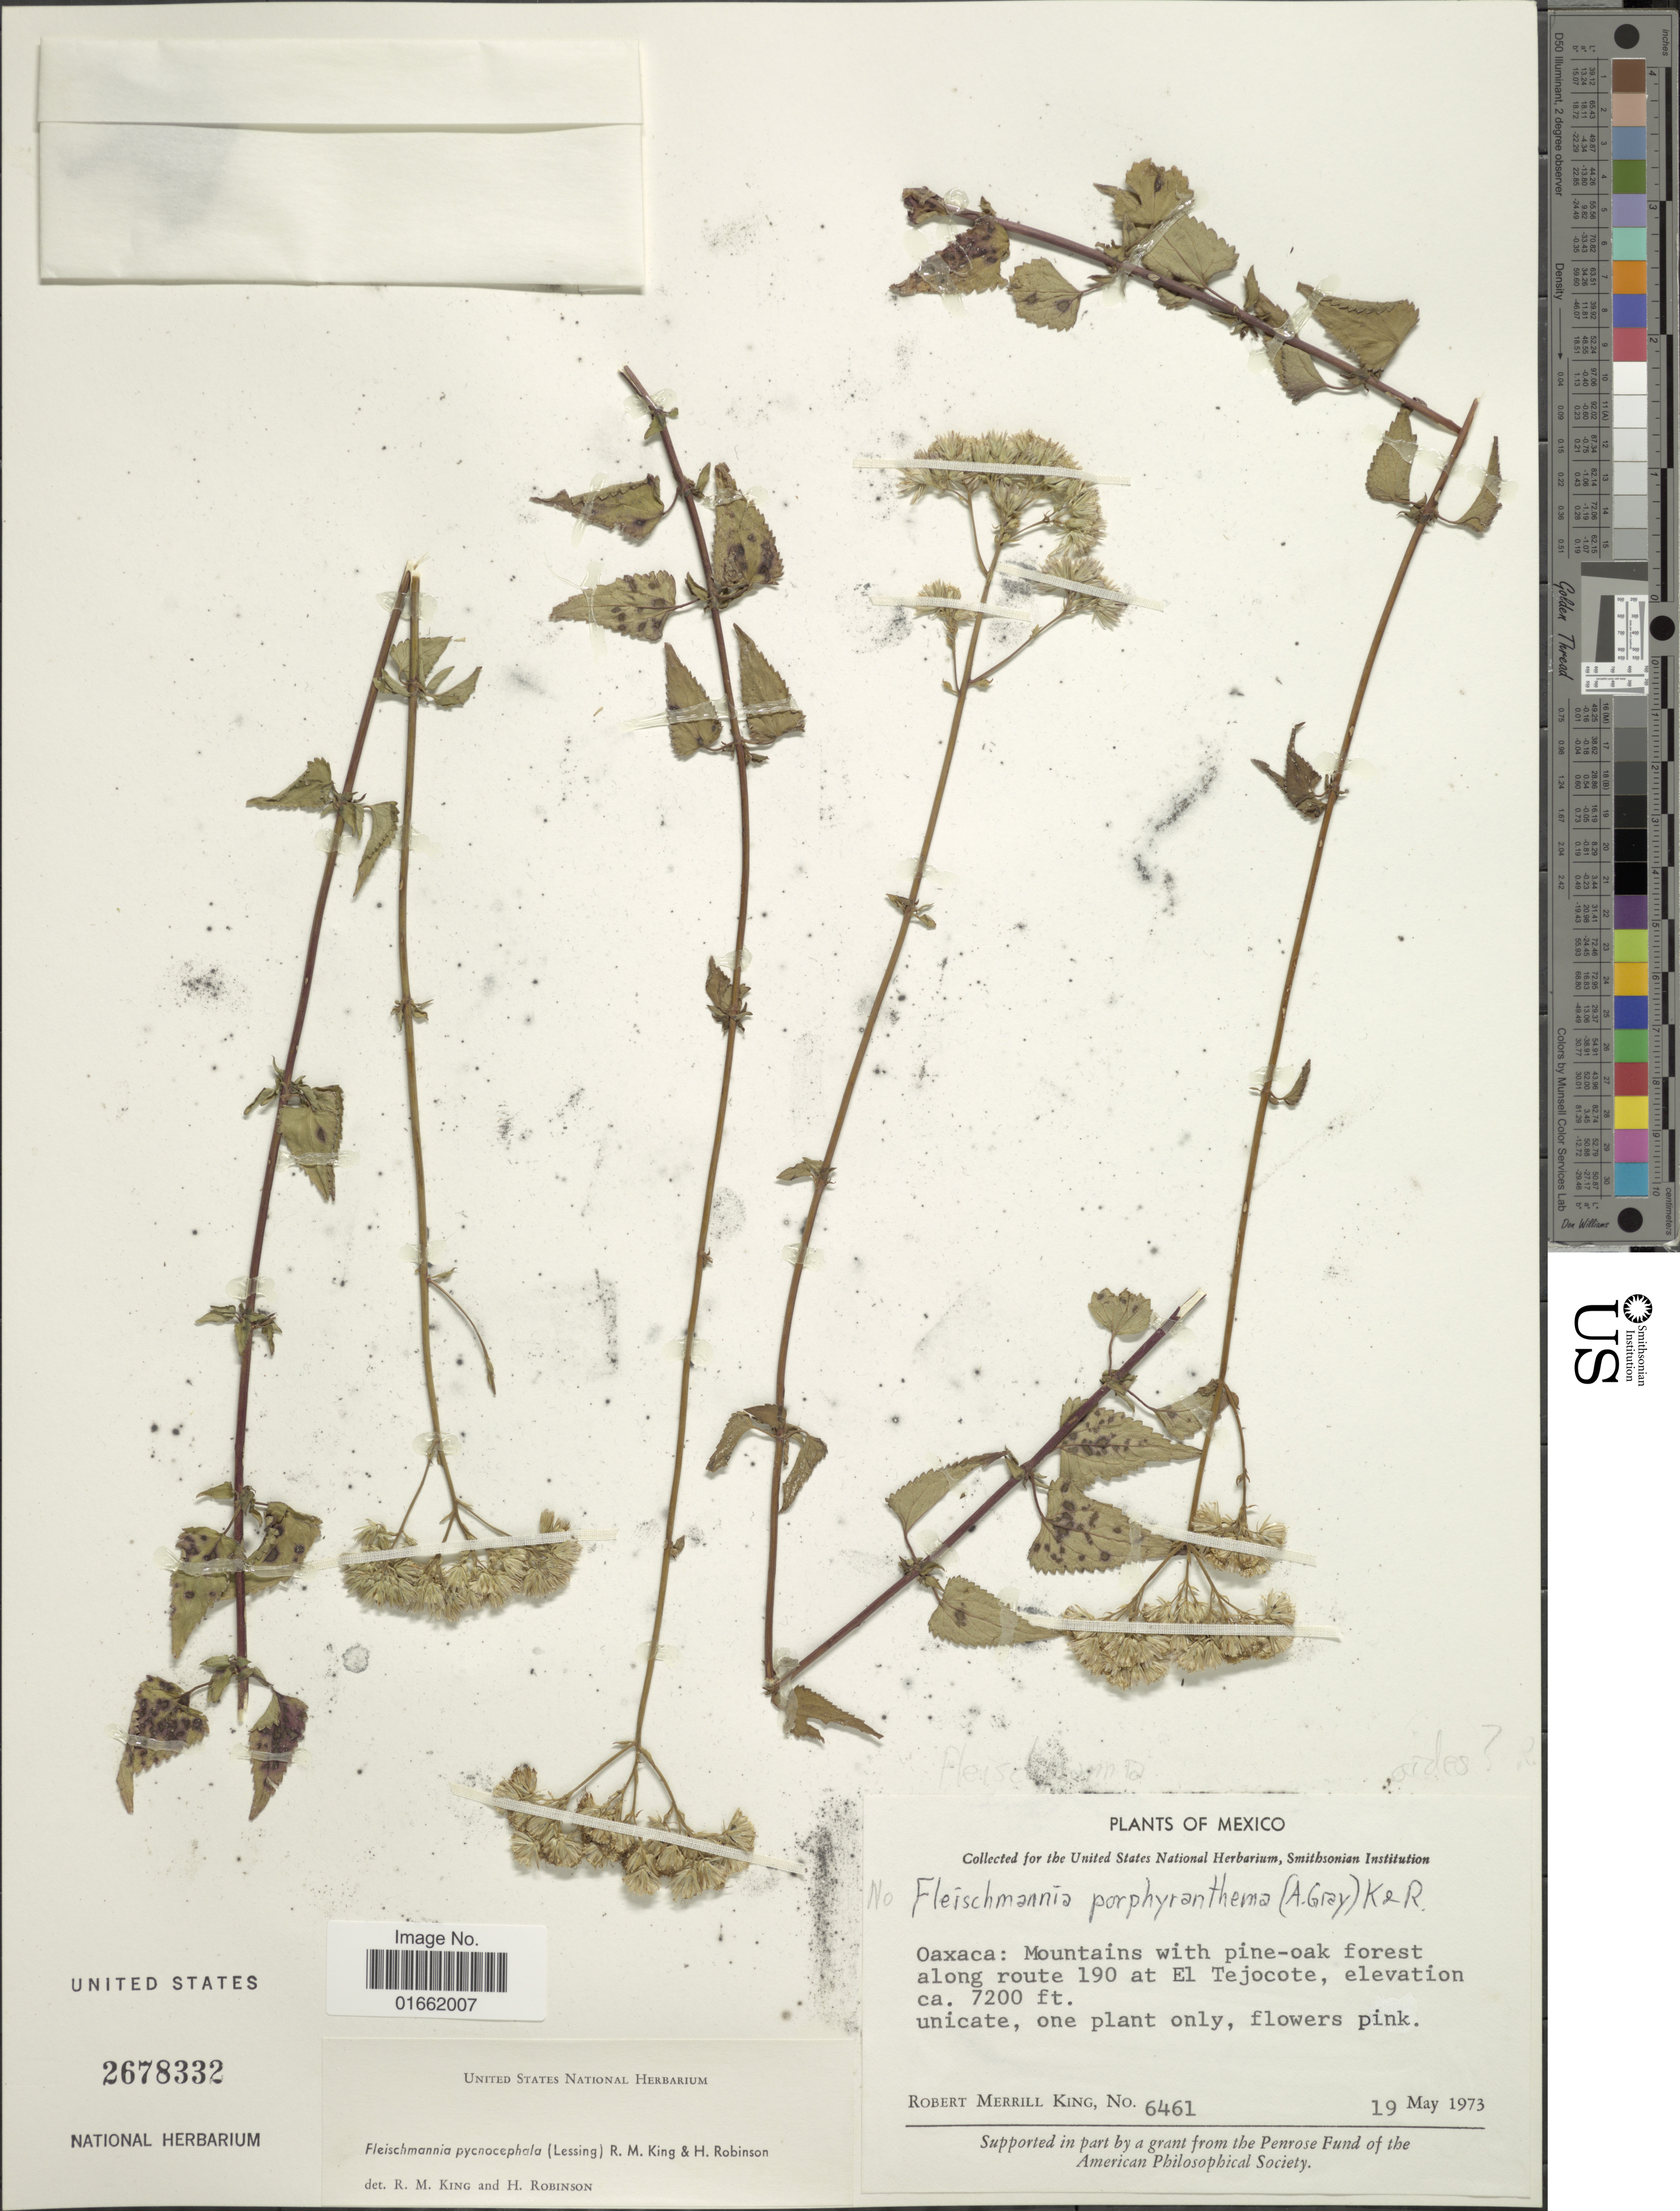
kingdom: Plantae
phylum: Tracheophyta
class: Magnoliopsida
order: Asterales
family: Asteraceae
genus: Fleischmannia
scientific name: Fleischmannia pycnocephala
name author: (Less.) R.M. King & H. Rob.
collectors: R. M. King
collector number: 6461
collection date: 1973-05-19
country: Mexico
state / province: Oaxaca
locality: Oaxaca: Mountains with pine-oak forest along route 190 at El Tejocote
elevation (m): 2195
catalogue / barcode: US 2678332